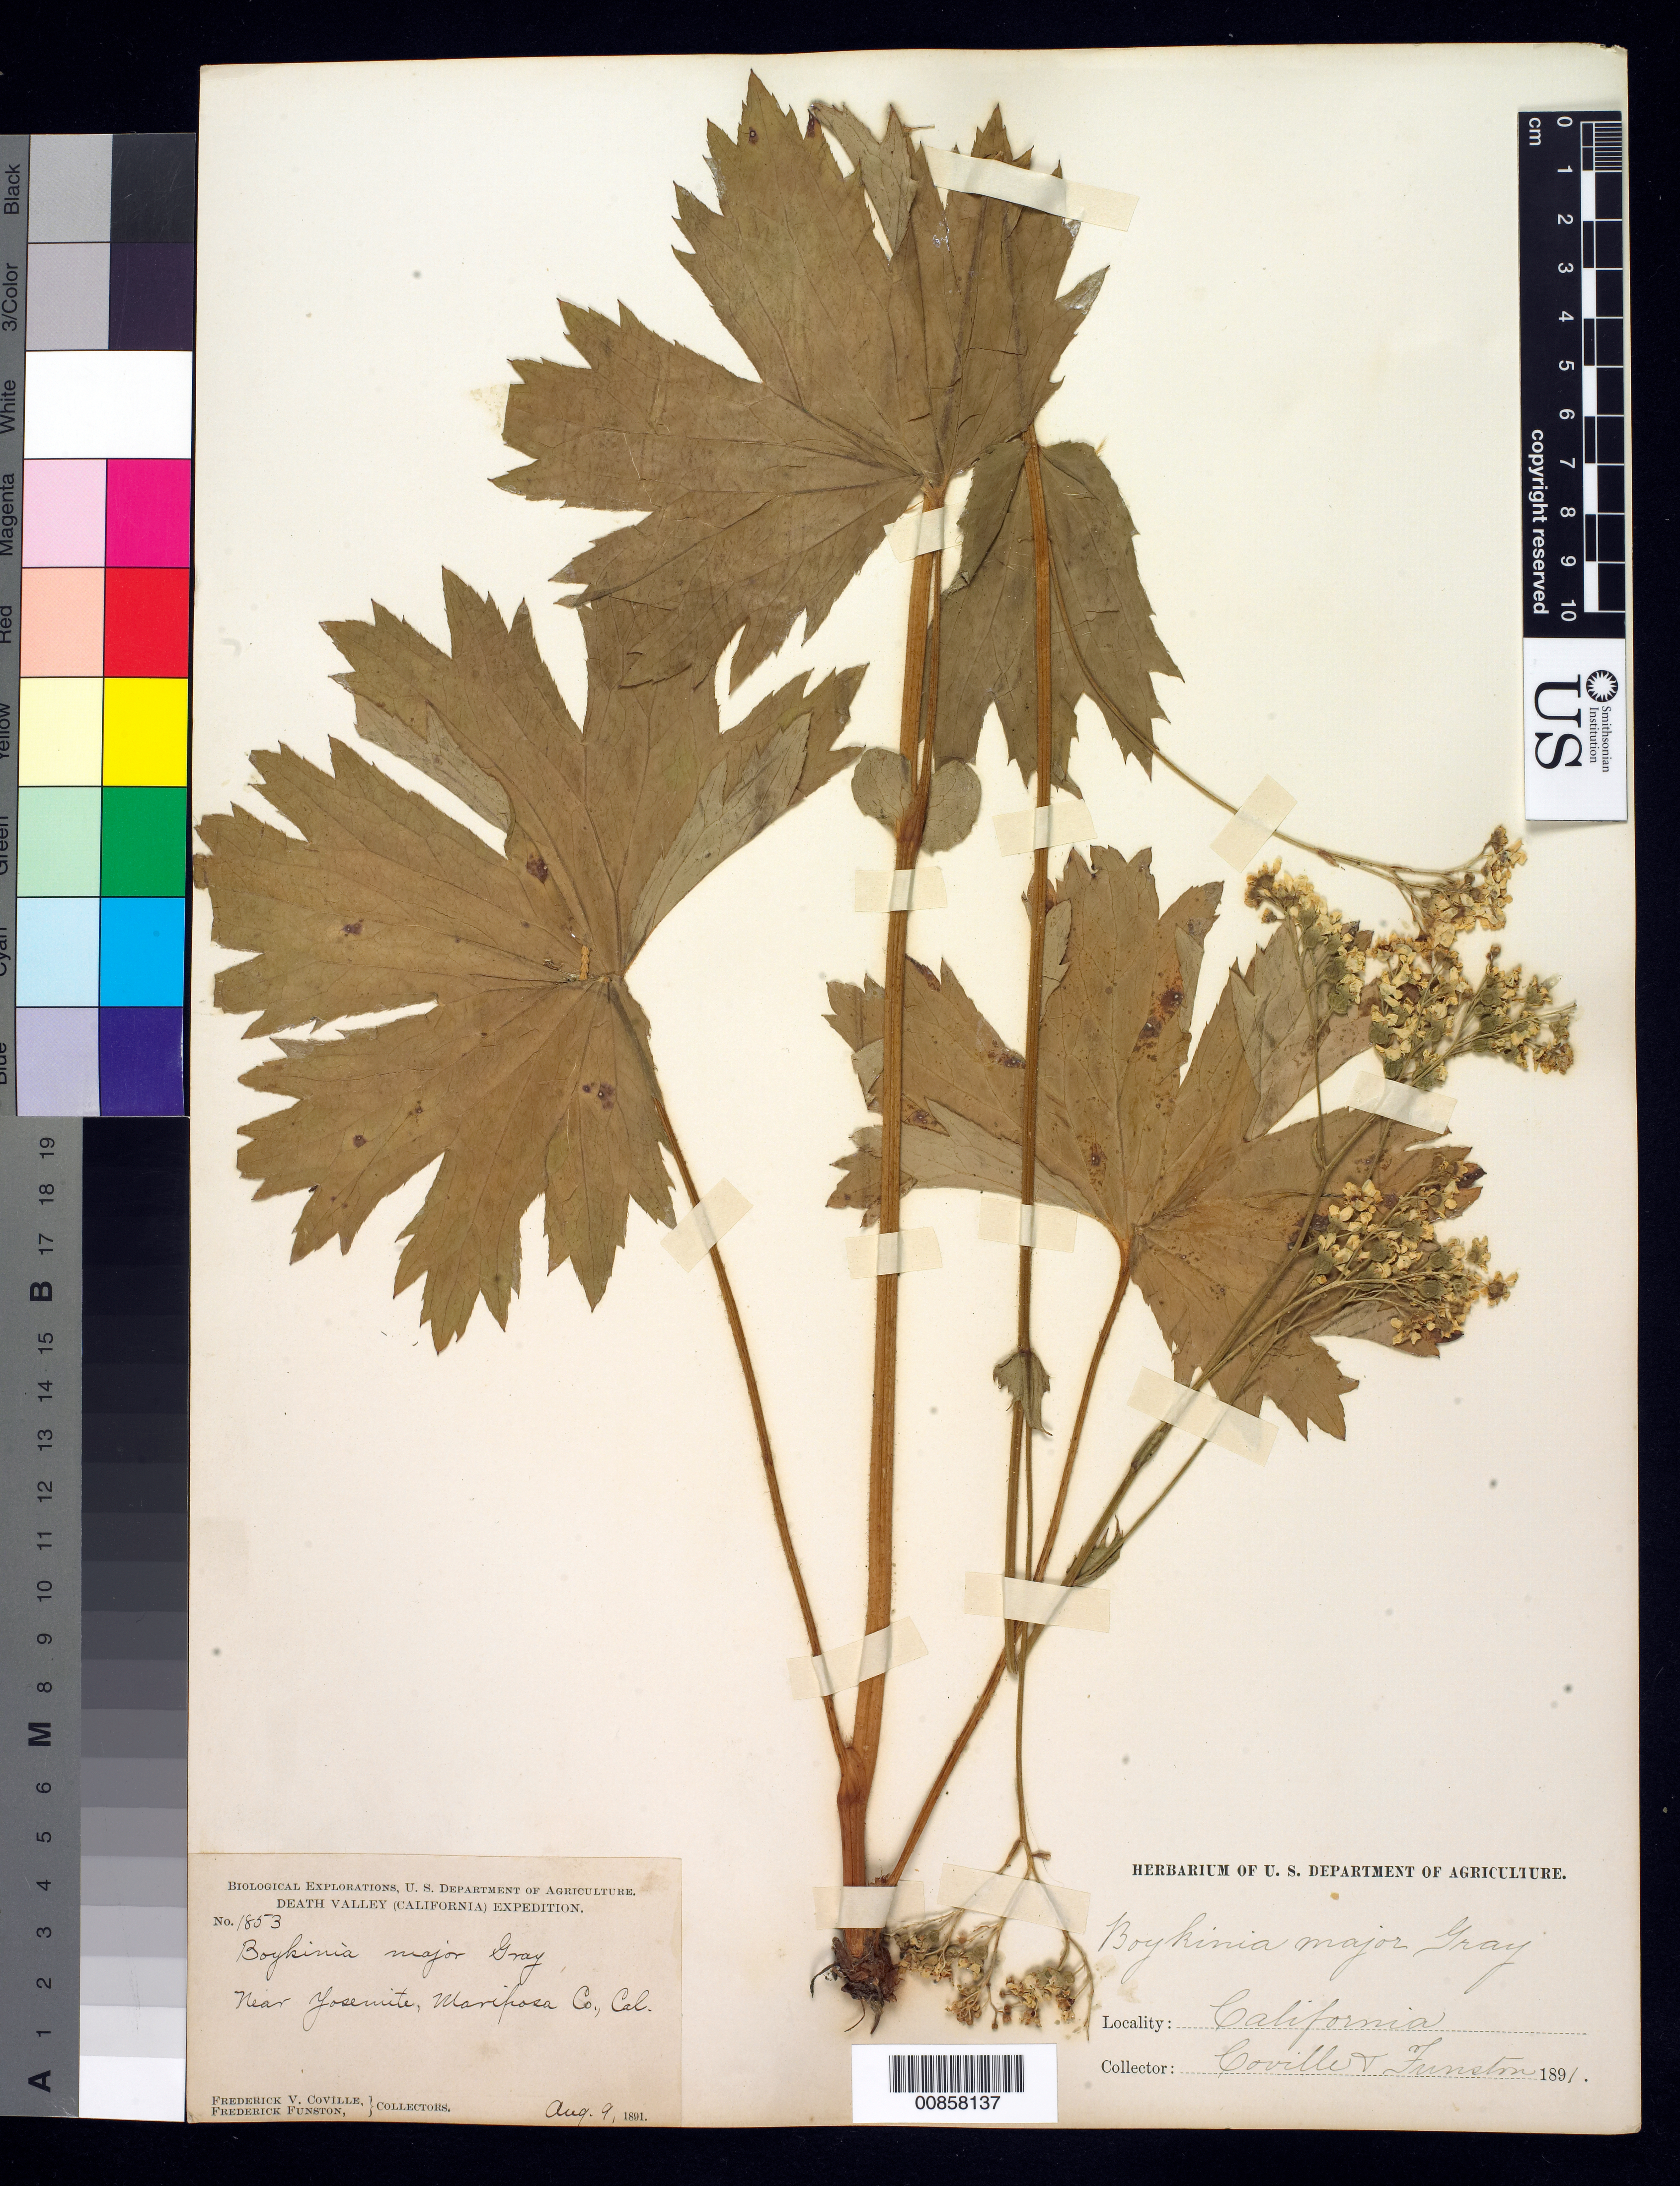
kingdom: Plantae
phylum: Tracheophyta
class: Magnoliopsida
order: Saxifragales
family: Saxifragaceae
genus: Boykinia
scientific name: Boykinia major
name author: A. Gray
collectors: F. V. Coville & F. Funston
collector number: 1853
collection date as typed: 09 Aug 1891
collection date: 1891-08-09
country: United States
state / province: California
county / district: Mariposa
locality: Near Yosemite